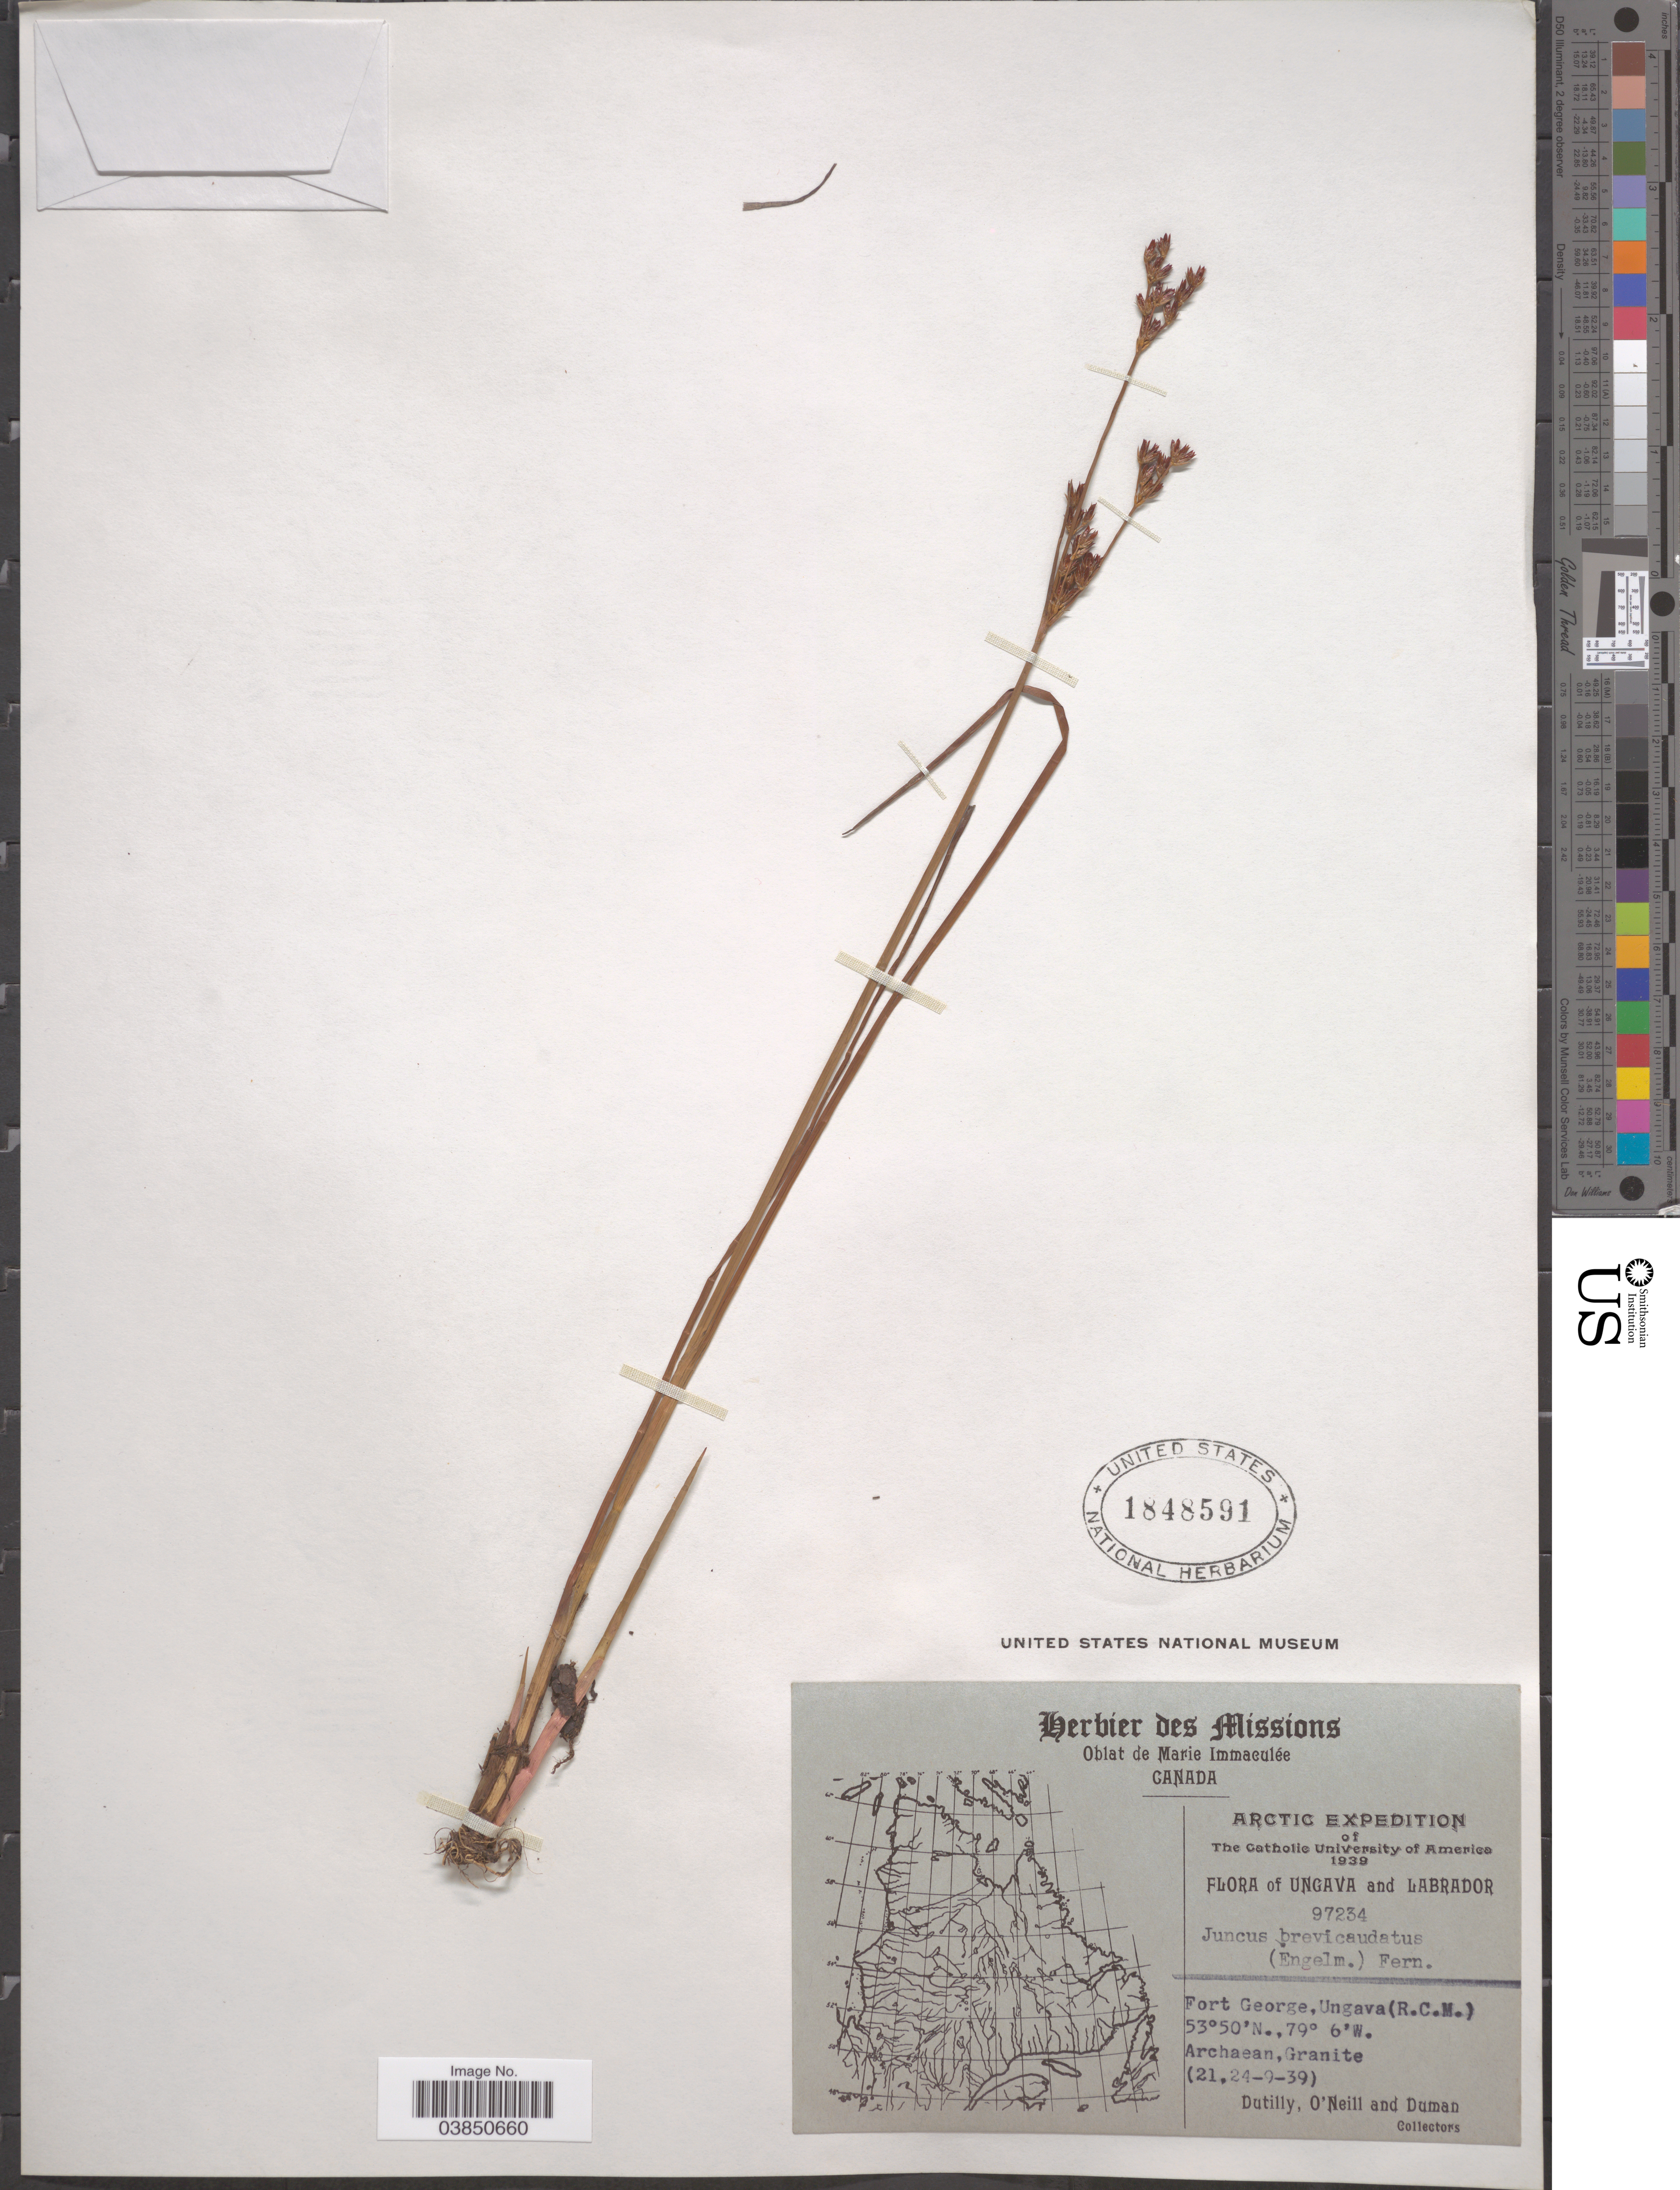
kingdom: Plantae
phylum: Tracheophyta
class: Liliopsida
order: Poales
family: Juncaceae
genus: Juncus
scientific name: Juncus brevicaudatus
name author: (Engelm.) Fernald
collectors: -. Dutilly, -. O'Neill & -. Duman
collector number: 97234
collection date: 1939-09-21/1939-09-24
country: Canada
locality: Fort George, Ungava (R.C.M.).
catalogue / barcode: US 1848591